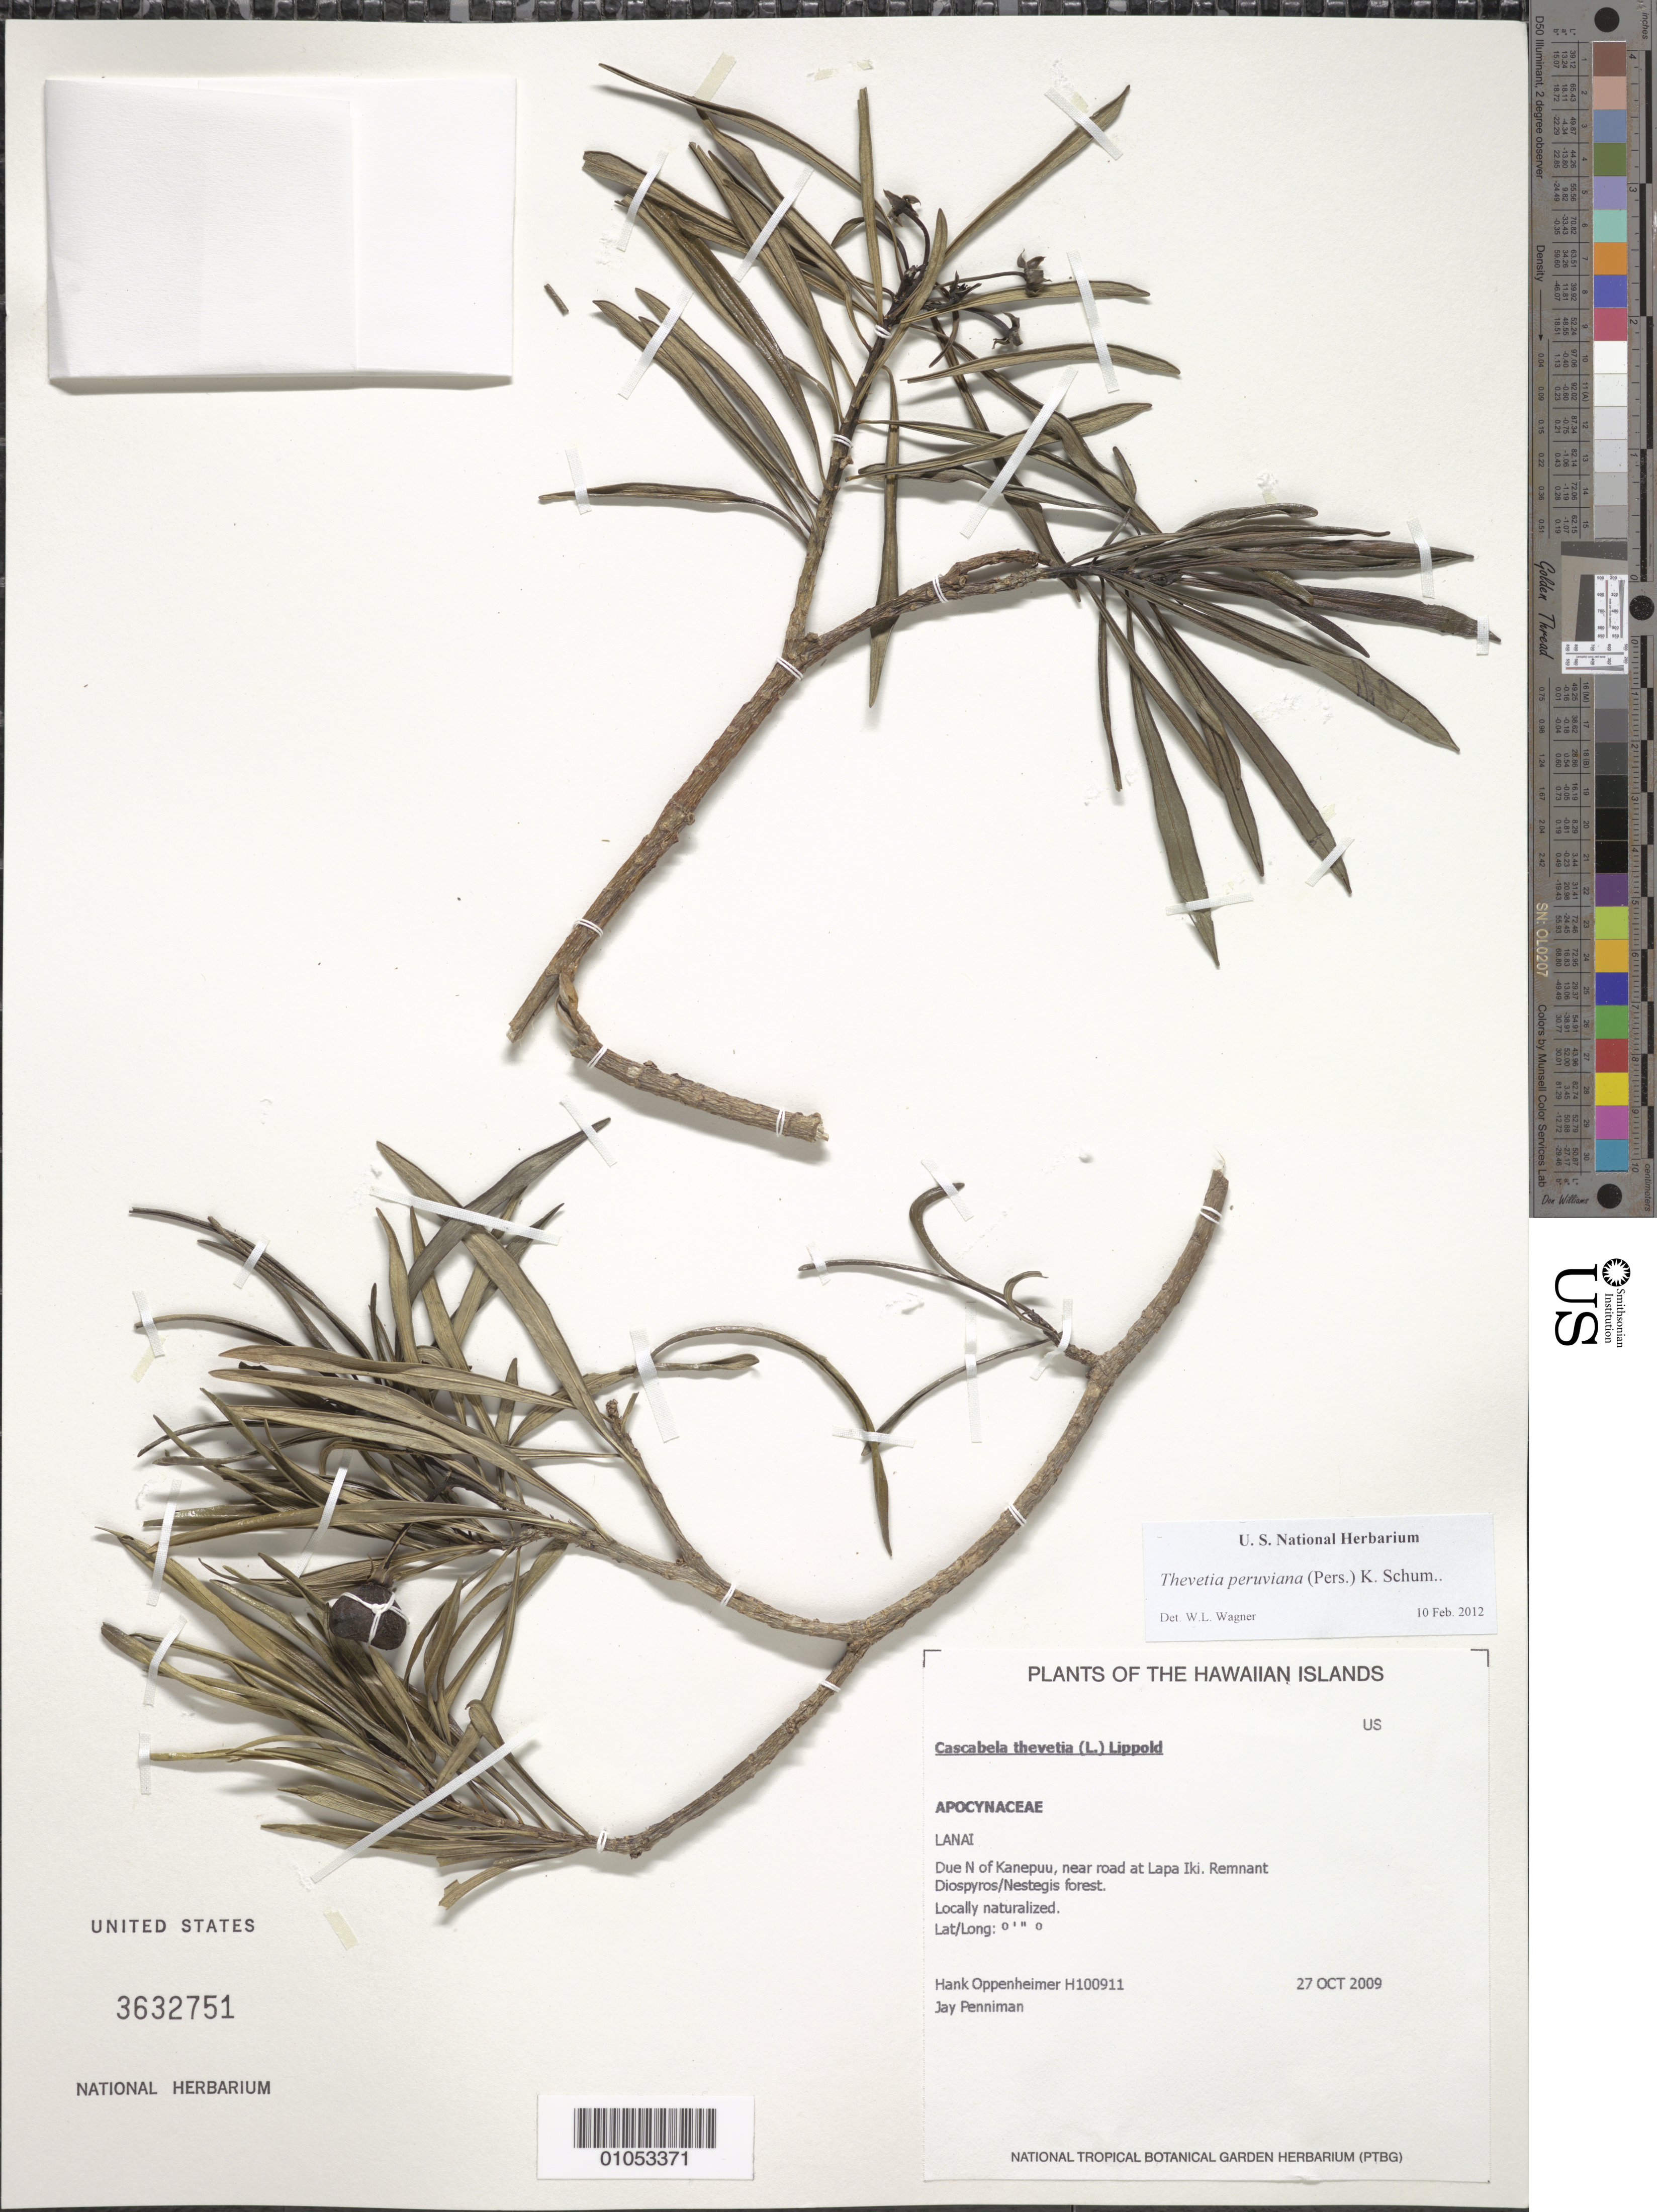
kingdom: Plantae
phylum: Tracheophyta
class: Magnoliopsida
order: Gentianales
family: Apocynaceae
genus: Thevetia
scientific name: Thevetia peruviana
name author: (Pers.) K. Schum.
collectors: H. L. Oppenheimer & J. Penniman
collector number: H100911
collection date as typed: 27 Oct 2009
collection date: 2009-10-27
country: United States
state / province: Hawaii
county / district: Maui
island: Lana'i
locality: Due North of Kanepuu, near road at Lapa Iki.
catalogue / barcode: US 3632751